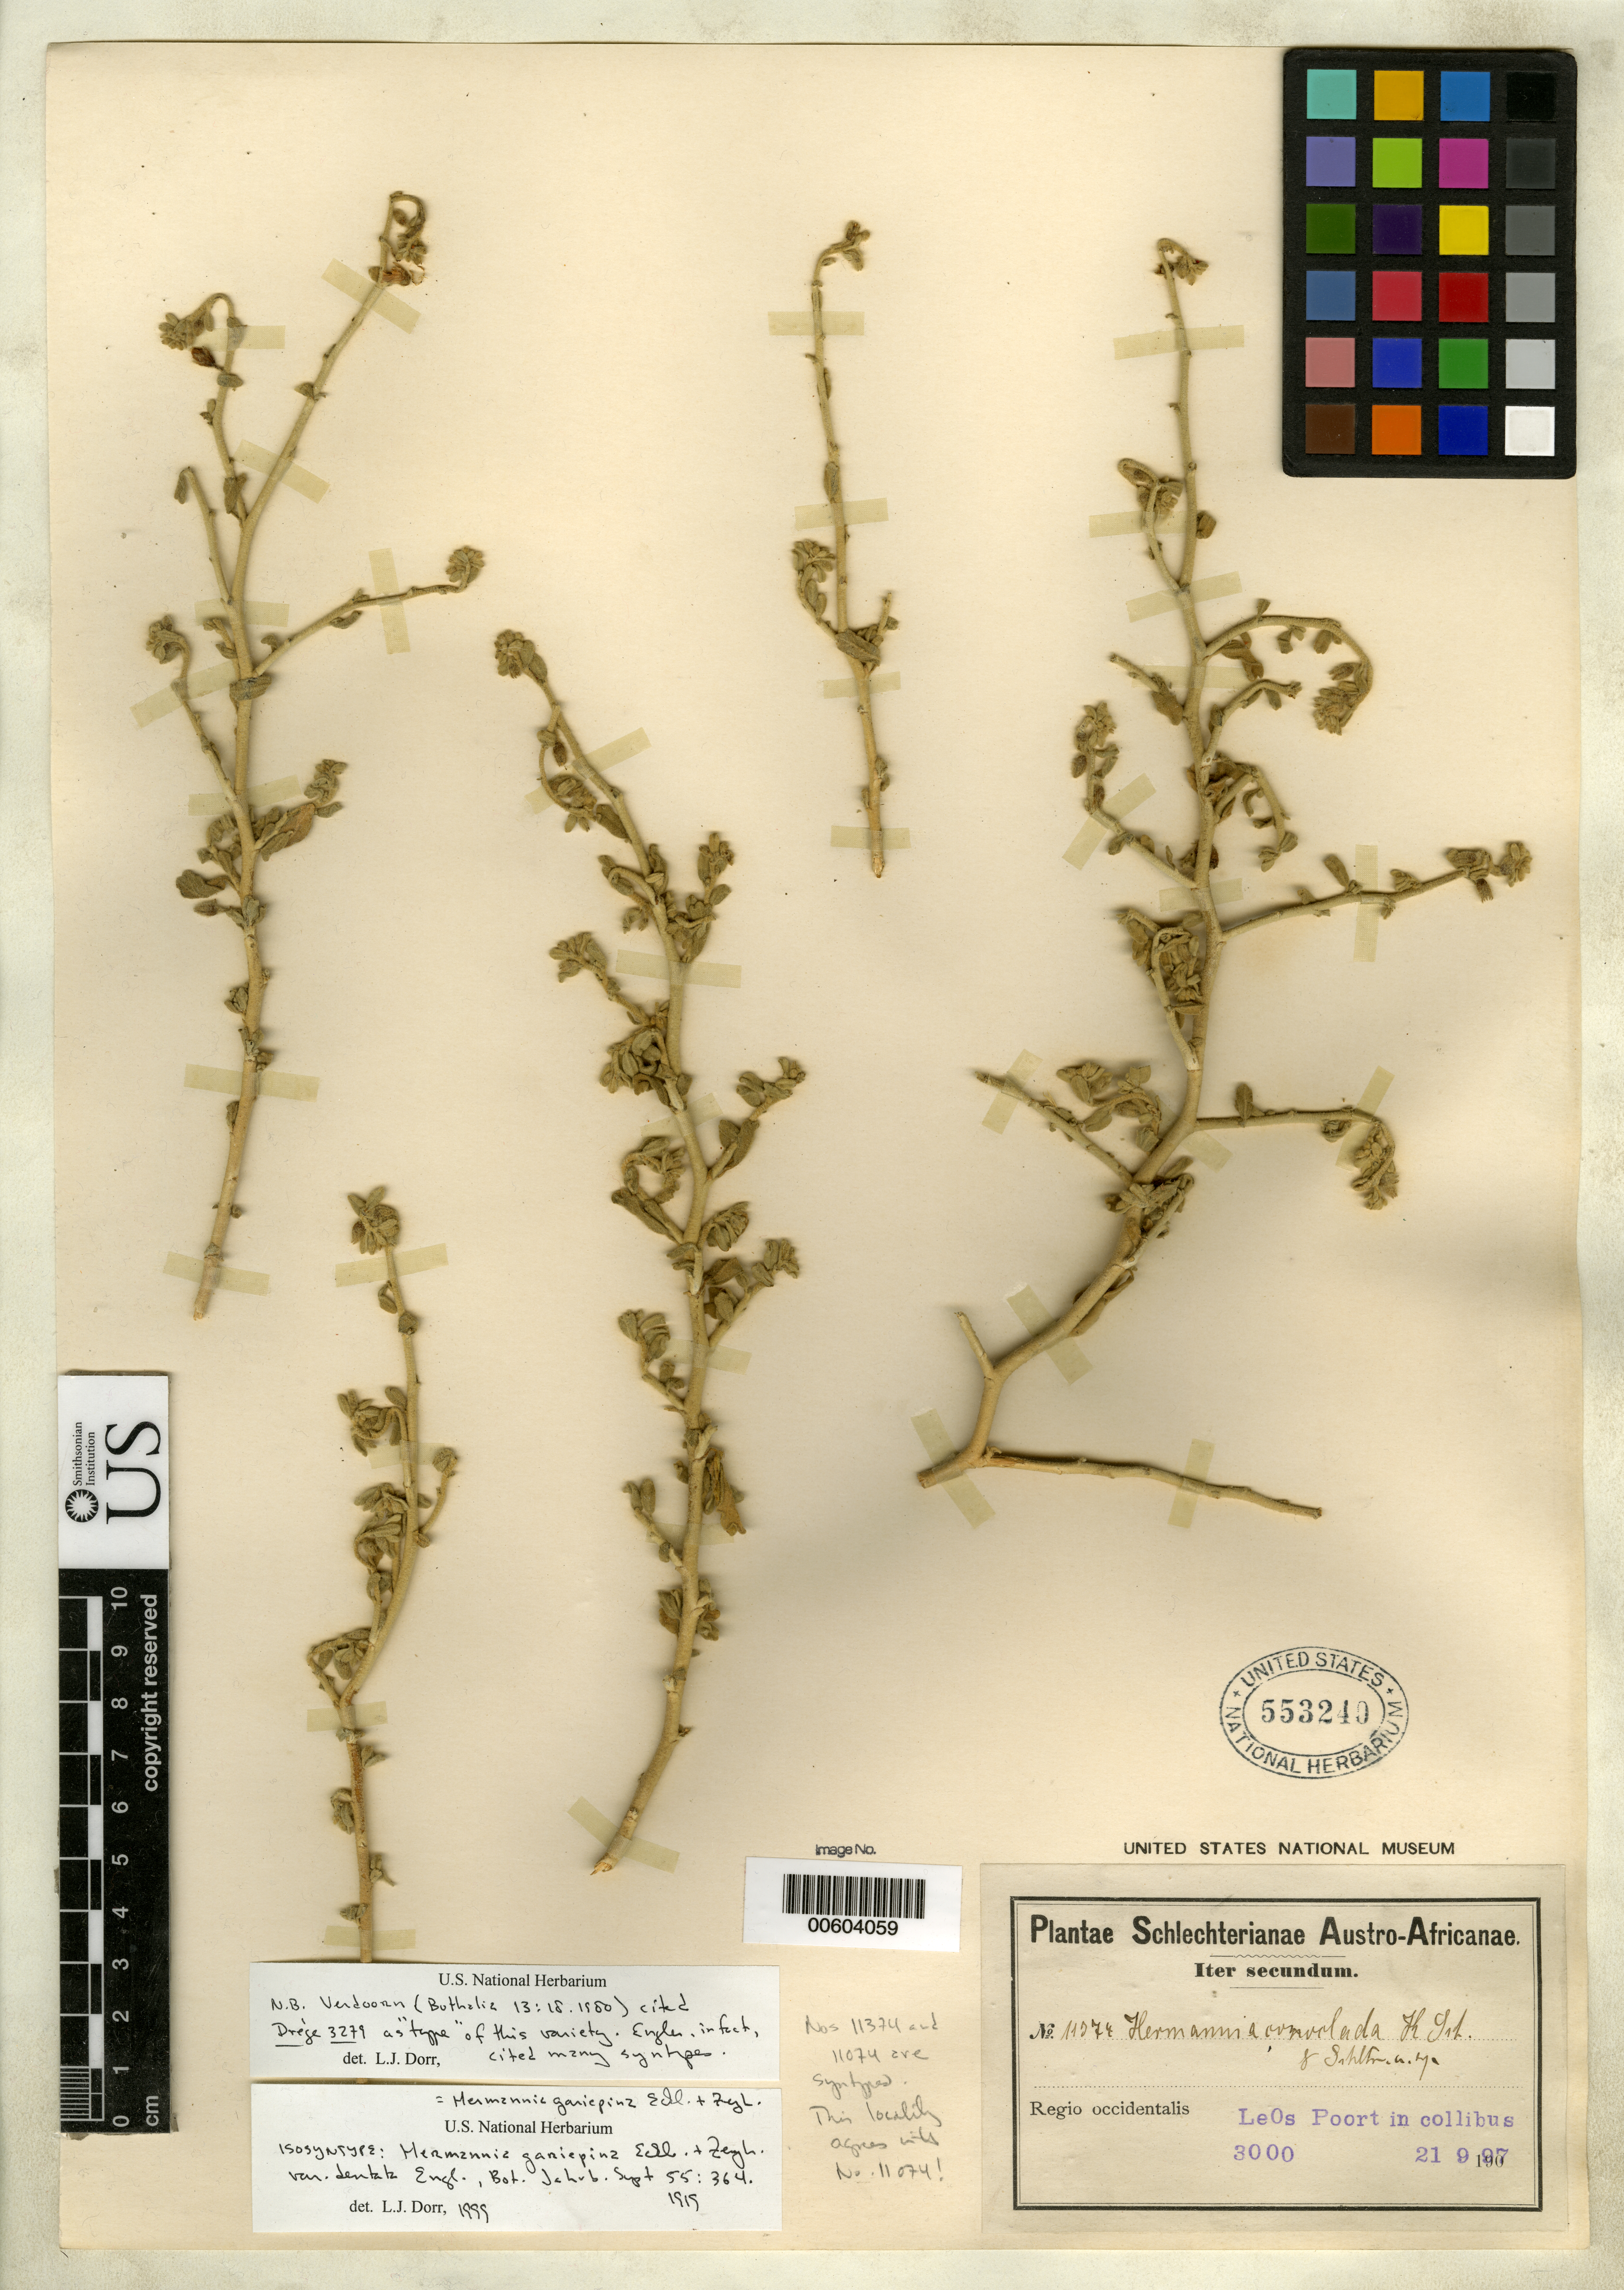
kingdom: Plantae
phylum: Tracheophyta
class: Magnoliopsida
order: Malvales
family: Malvaceae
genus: Hermannia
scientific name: Hermannia gariepina var. dentata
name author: Eckl. & Zeyh.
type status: Isosyntype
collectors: F. R. R. Schlechter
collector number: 11074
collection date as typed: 21 Sep 1897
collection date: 1897-09-21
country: South Africa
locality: Leospoort in collibus, regio occidentalis.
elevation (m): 3000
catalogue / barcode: US 553240